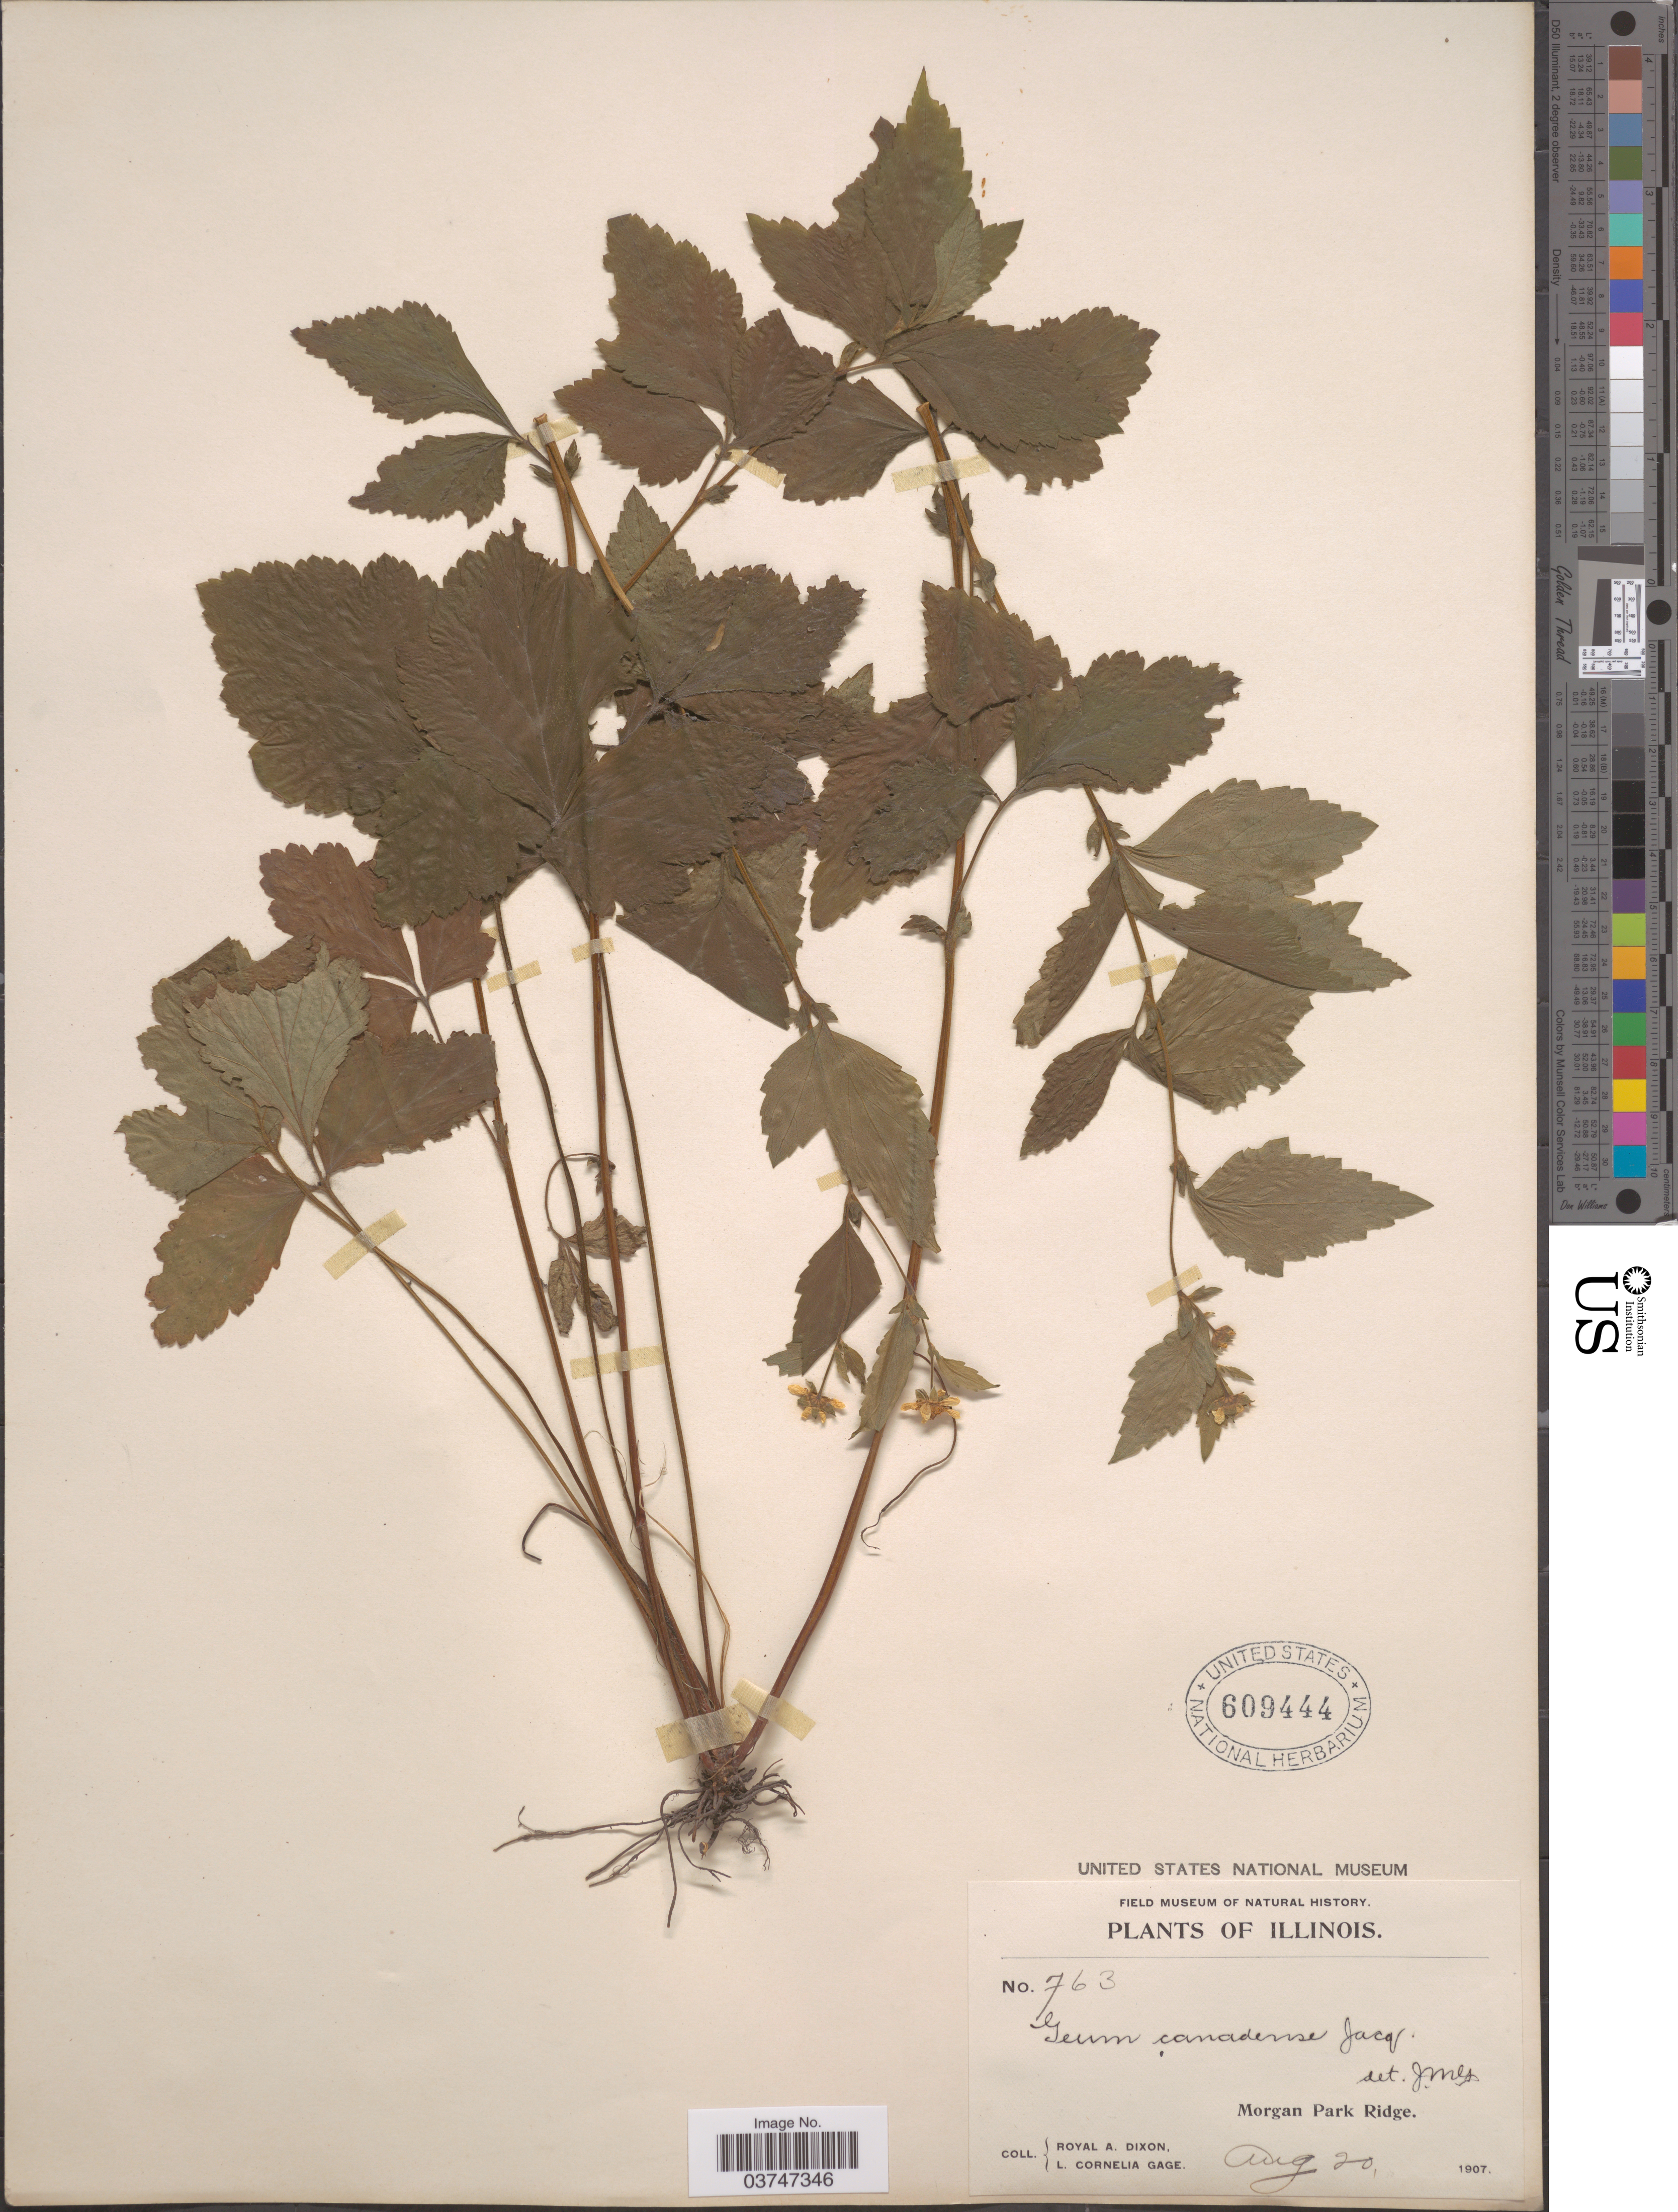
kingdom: Plantae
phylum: Tracheophyta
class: Magnoliopsida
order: Rosales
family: Rosaceae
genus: Geum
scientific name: Geum canadense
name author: Jacq.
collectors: R. A. Dixon & L. Gage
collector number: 763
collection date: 1907-08-20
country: United States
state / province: Illinois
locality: Morgan Park Ridge.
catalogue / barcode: US 609444